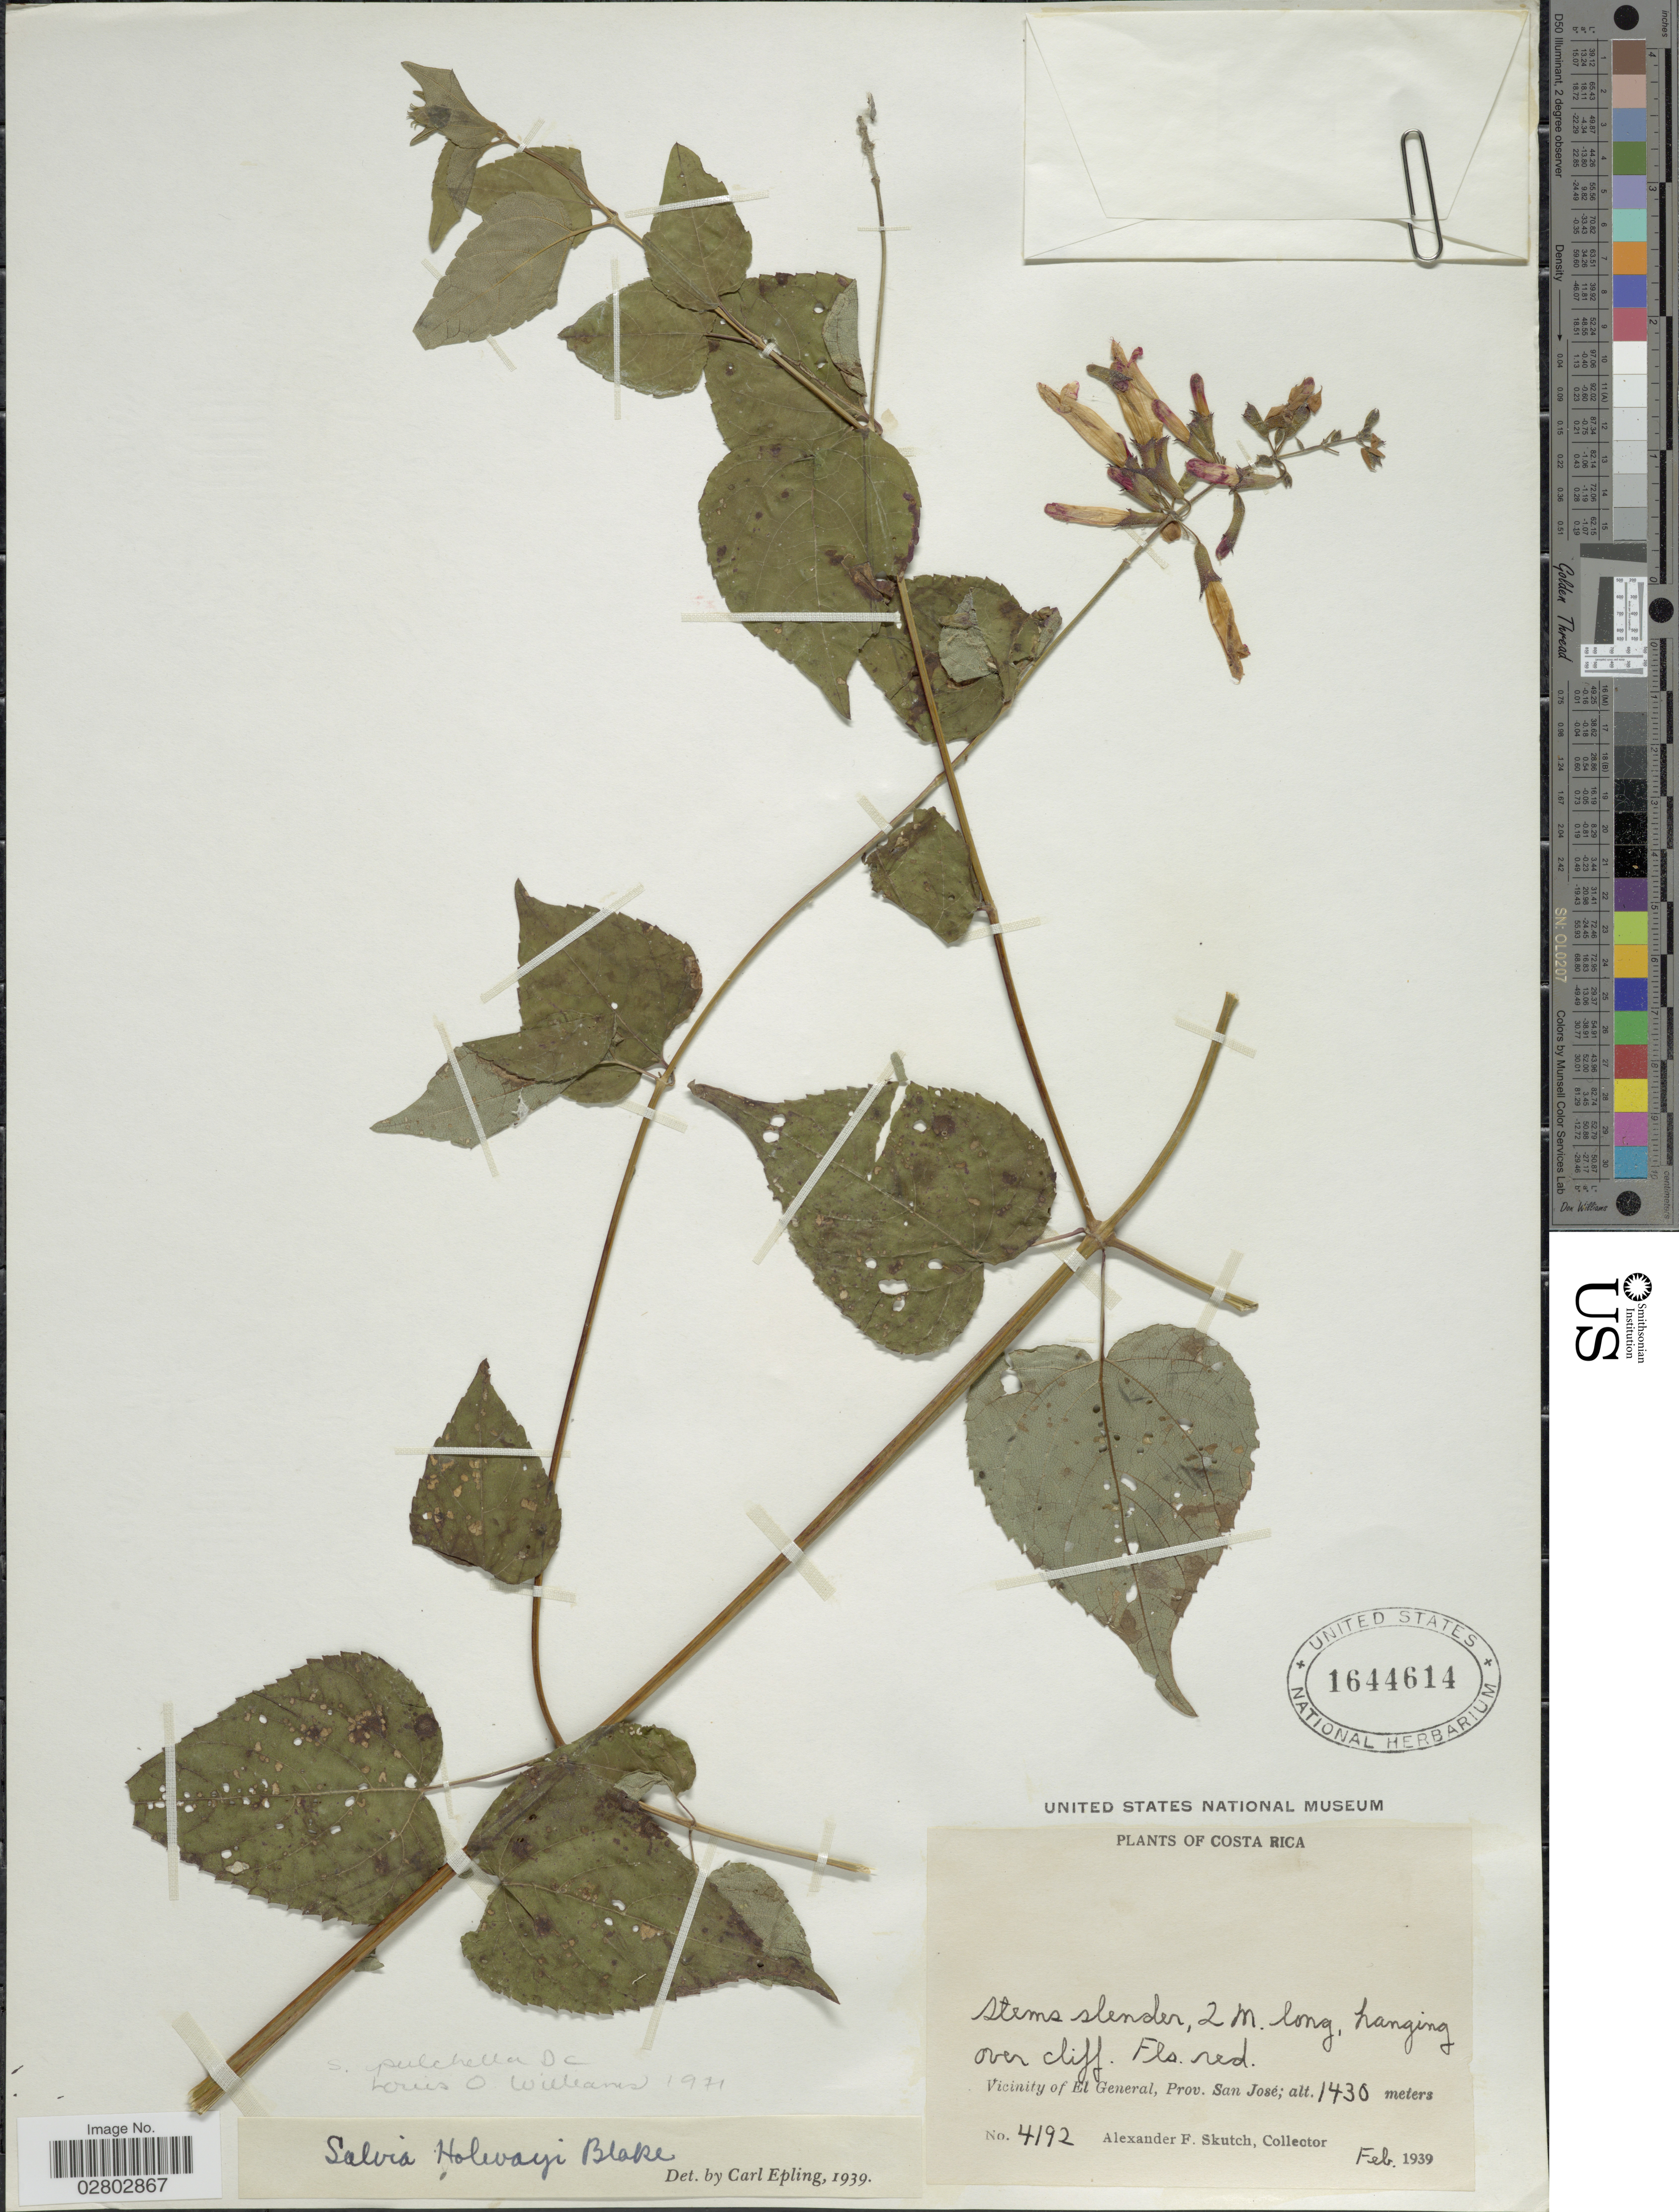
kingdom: Plantae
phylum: Tracheophyta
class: Magnoliopsida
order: Lamiales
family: Lamiaceae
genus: Salvia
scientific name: Salvia pulchella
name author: DC.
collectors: A. F. Skutch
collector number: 4192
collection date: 1939-02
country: Costa Rica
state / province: San José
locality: Vicinity of El General, Prov. San José.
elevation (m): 1430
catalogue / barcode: US 1644614